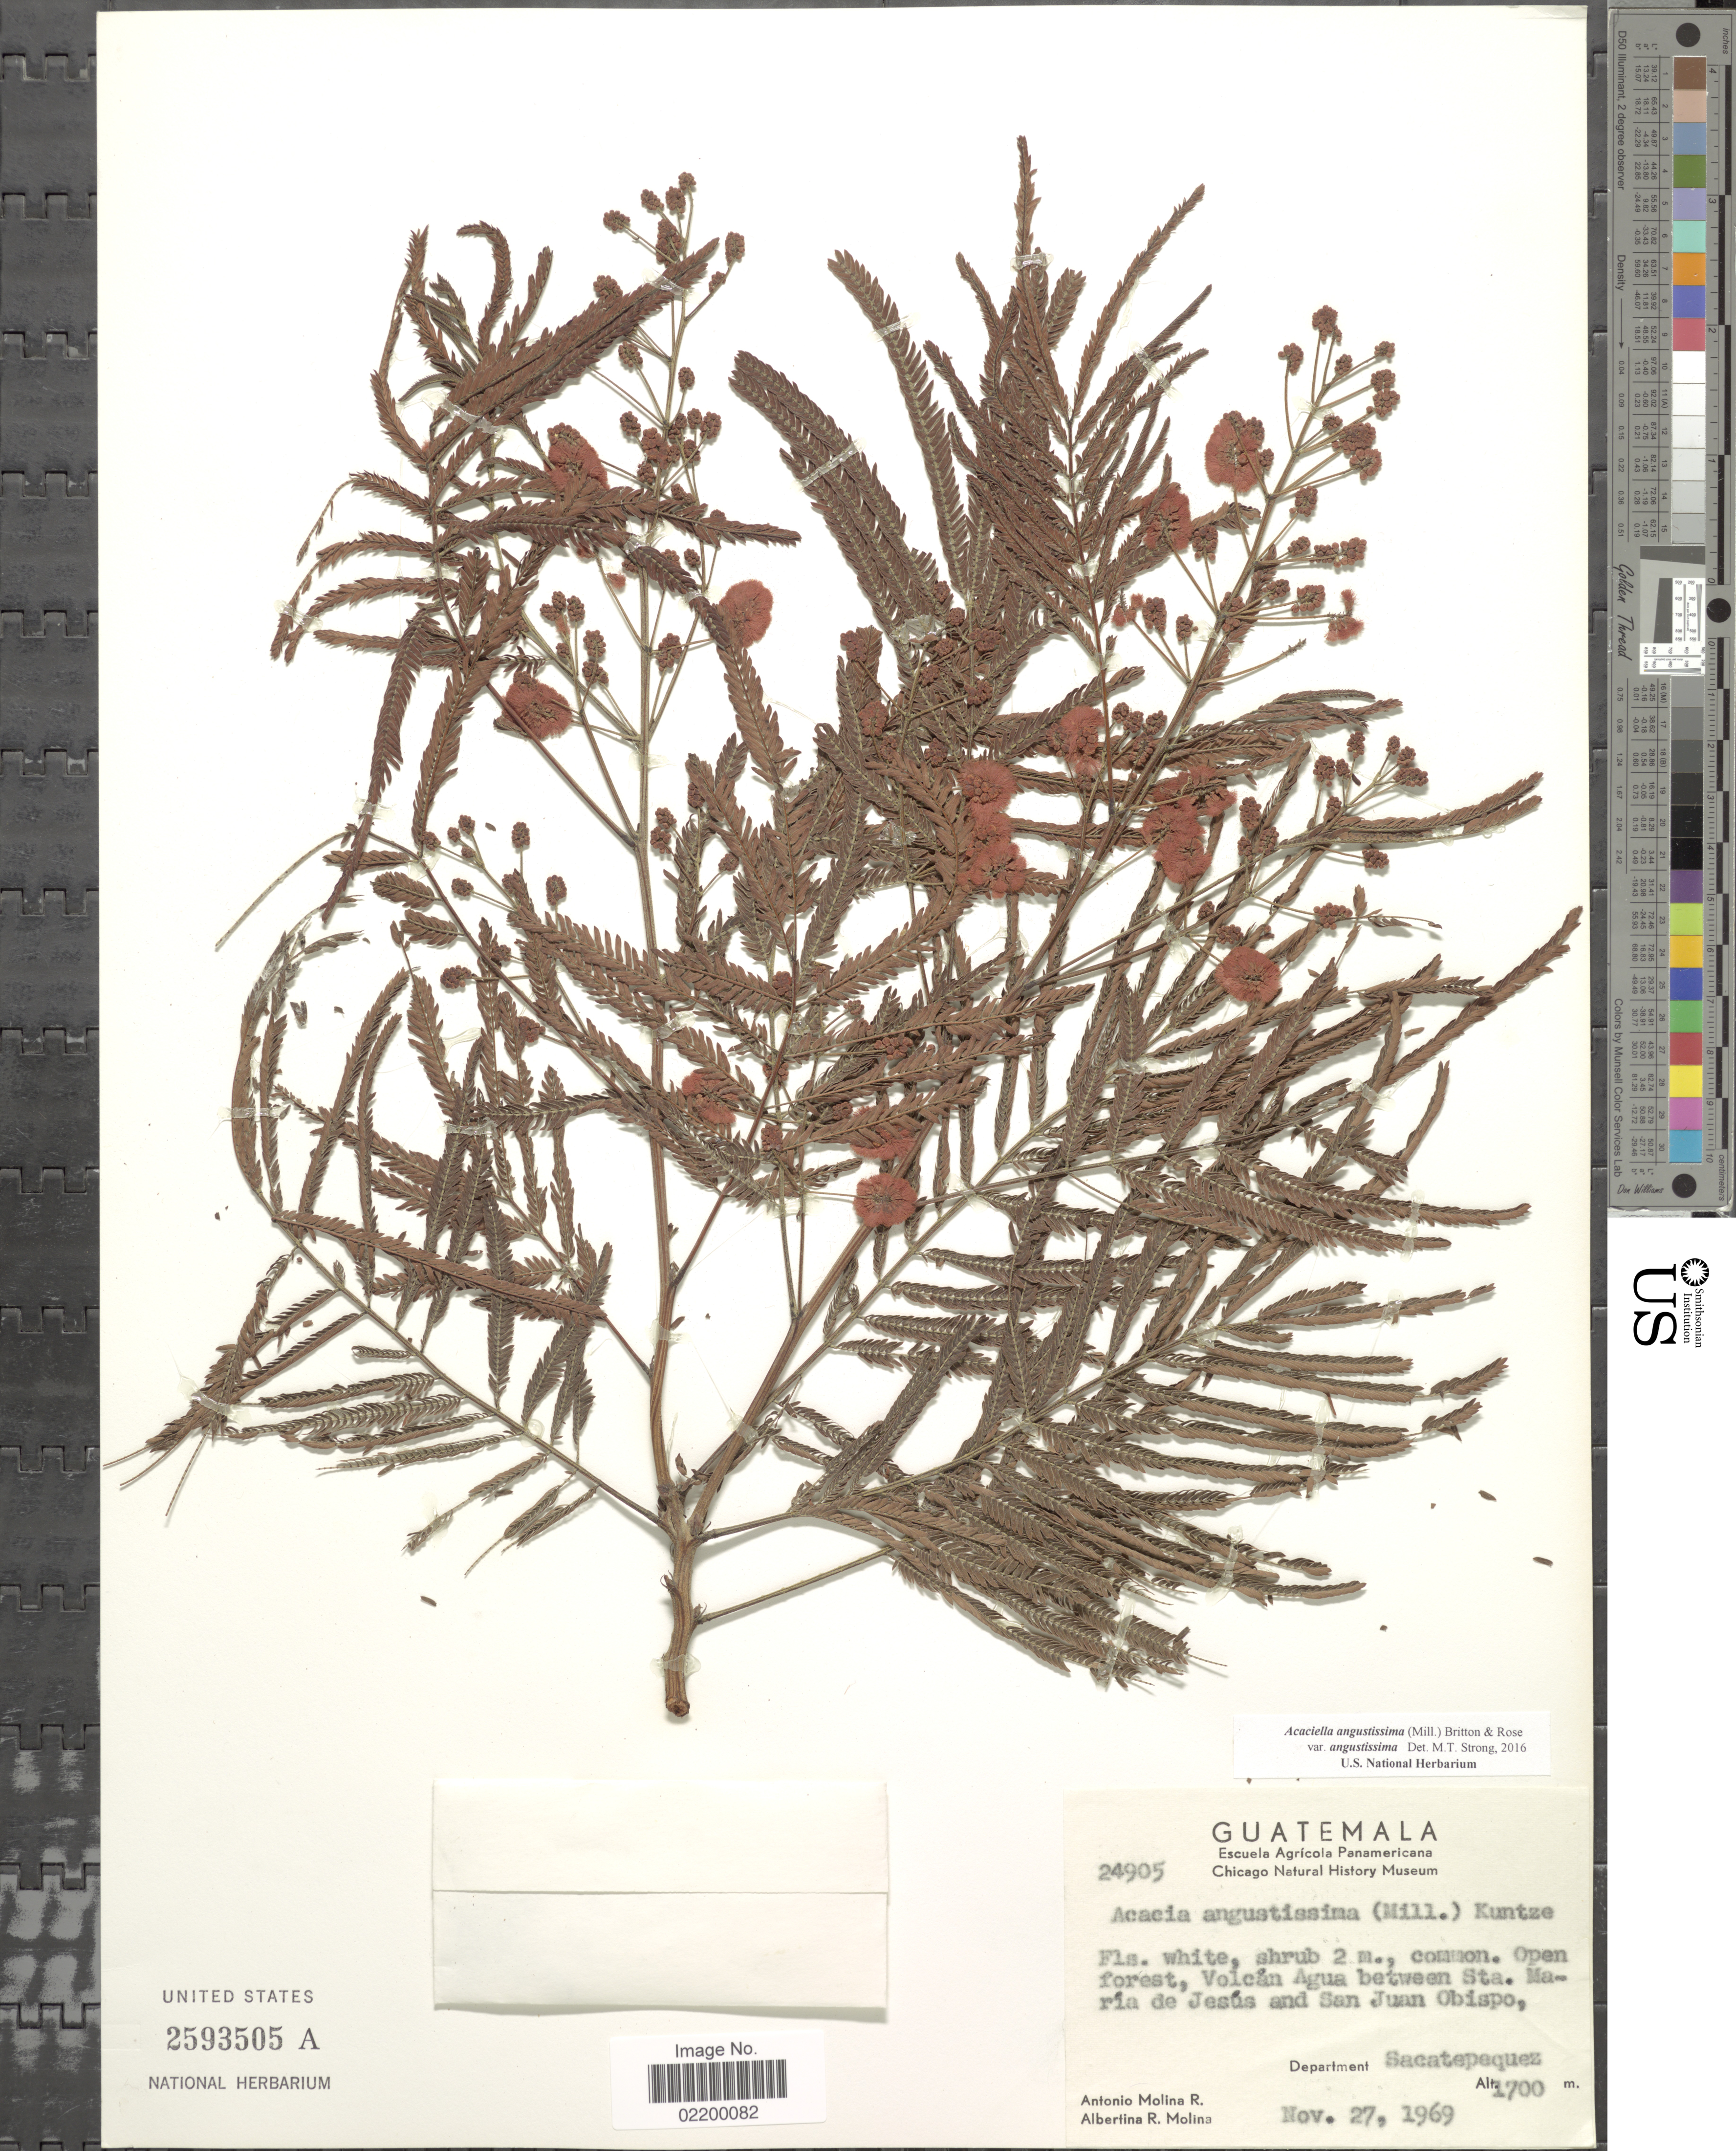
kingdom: Plantae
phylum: Tracheophyta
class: Magnoliopsida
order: Fabales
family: Fabaceae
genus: Acaciella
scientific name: Acaciella angustissima var. angustissima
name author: (Mill.) Britton & Rose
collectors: A. Molina R. & A. R. Molina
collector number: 24905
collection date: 1969-11-27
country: Guatemala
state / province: Sacatepéquez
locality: Open forest, Volcan Agua between Sta. Maria de jesus and San Juan Obispo.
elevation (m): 1700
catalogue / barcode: US 2593505A